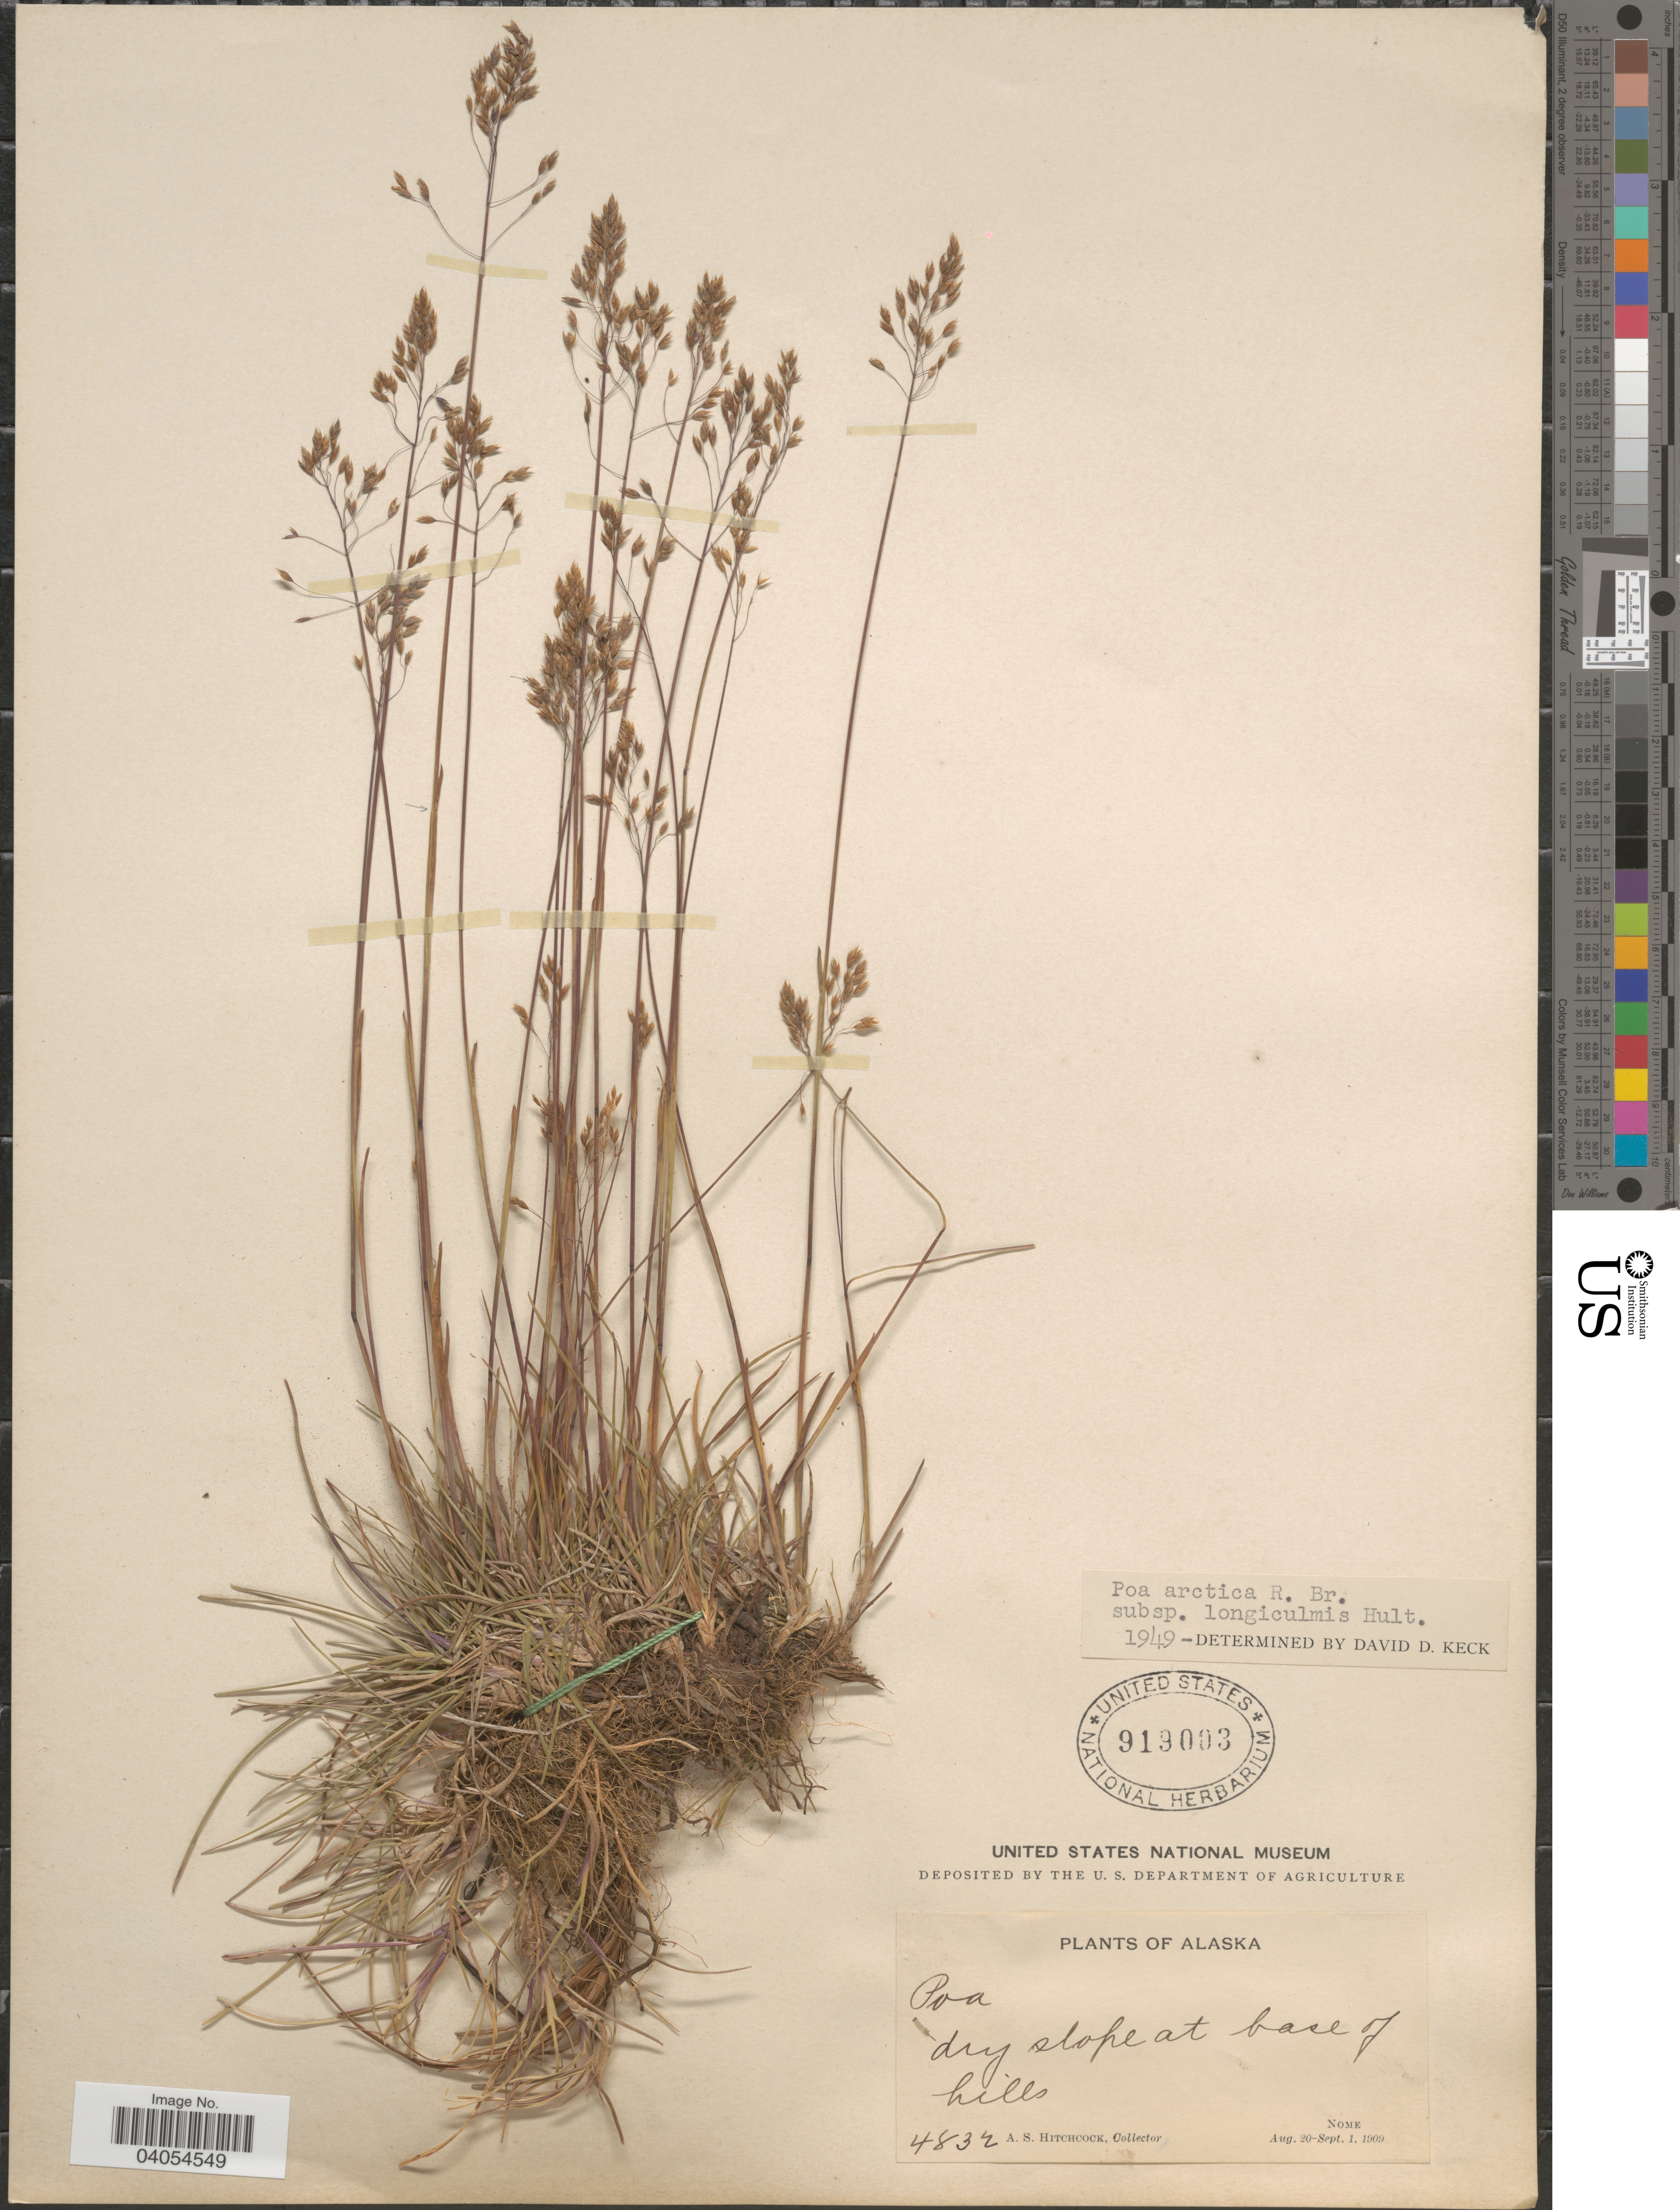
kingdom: Plantae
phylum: Tracheophyta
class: Liliopsida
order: Poales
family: Poaceae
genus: Poa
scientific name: Poa arctica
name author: R. Br.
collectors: A. S. Hitchcock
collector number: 4832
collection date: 1909-08-20/1909-09-01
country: United States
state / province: Alaska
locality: At base of hills, Nome.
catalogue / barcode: US 919003